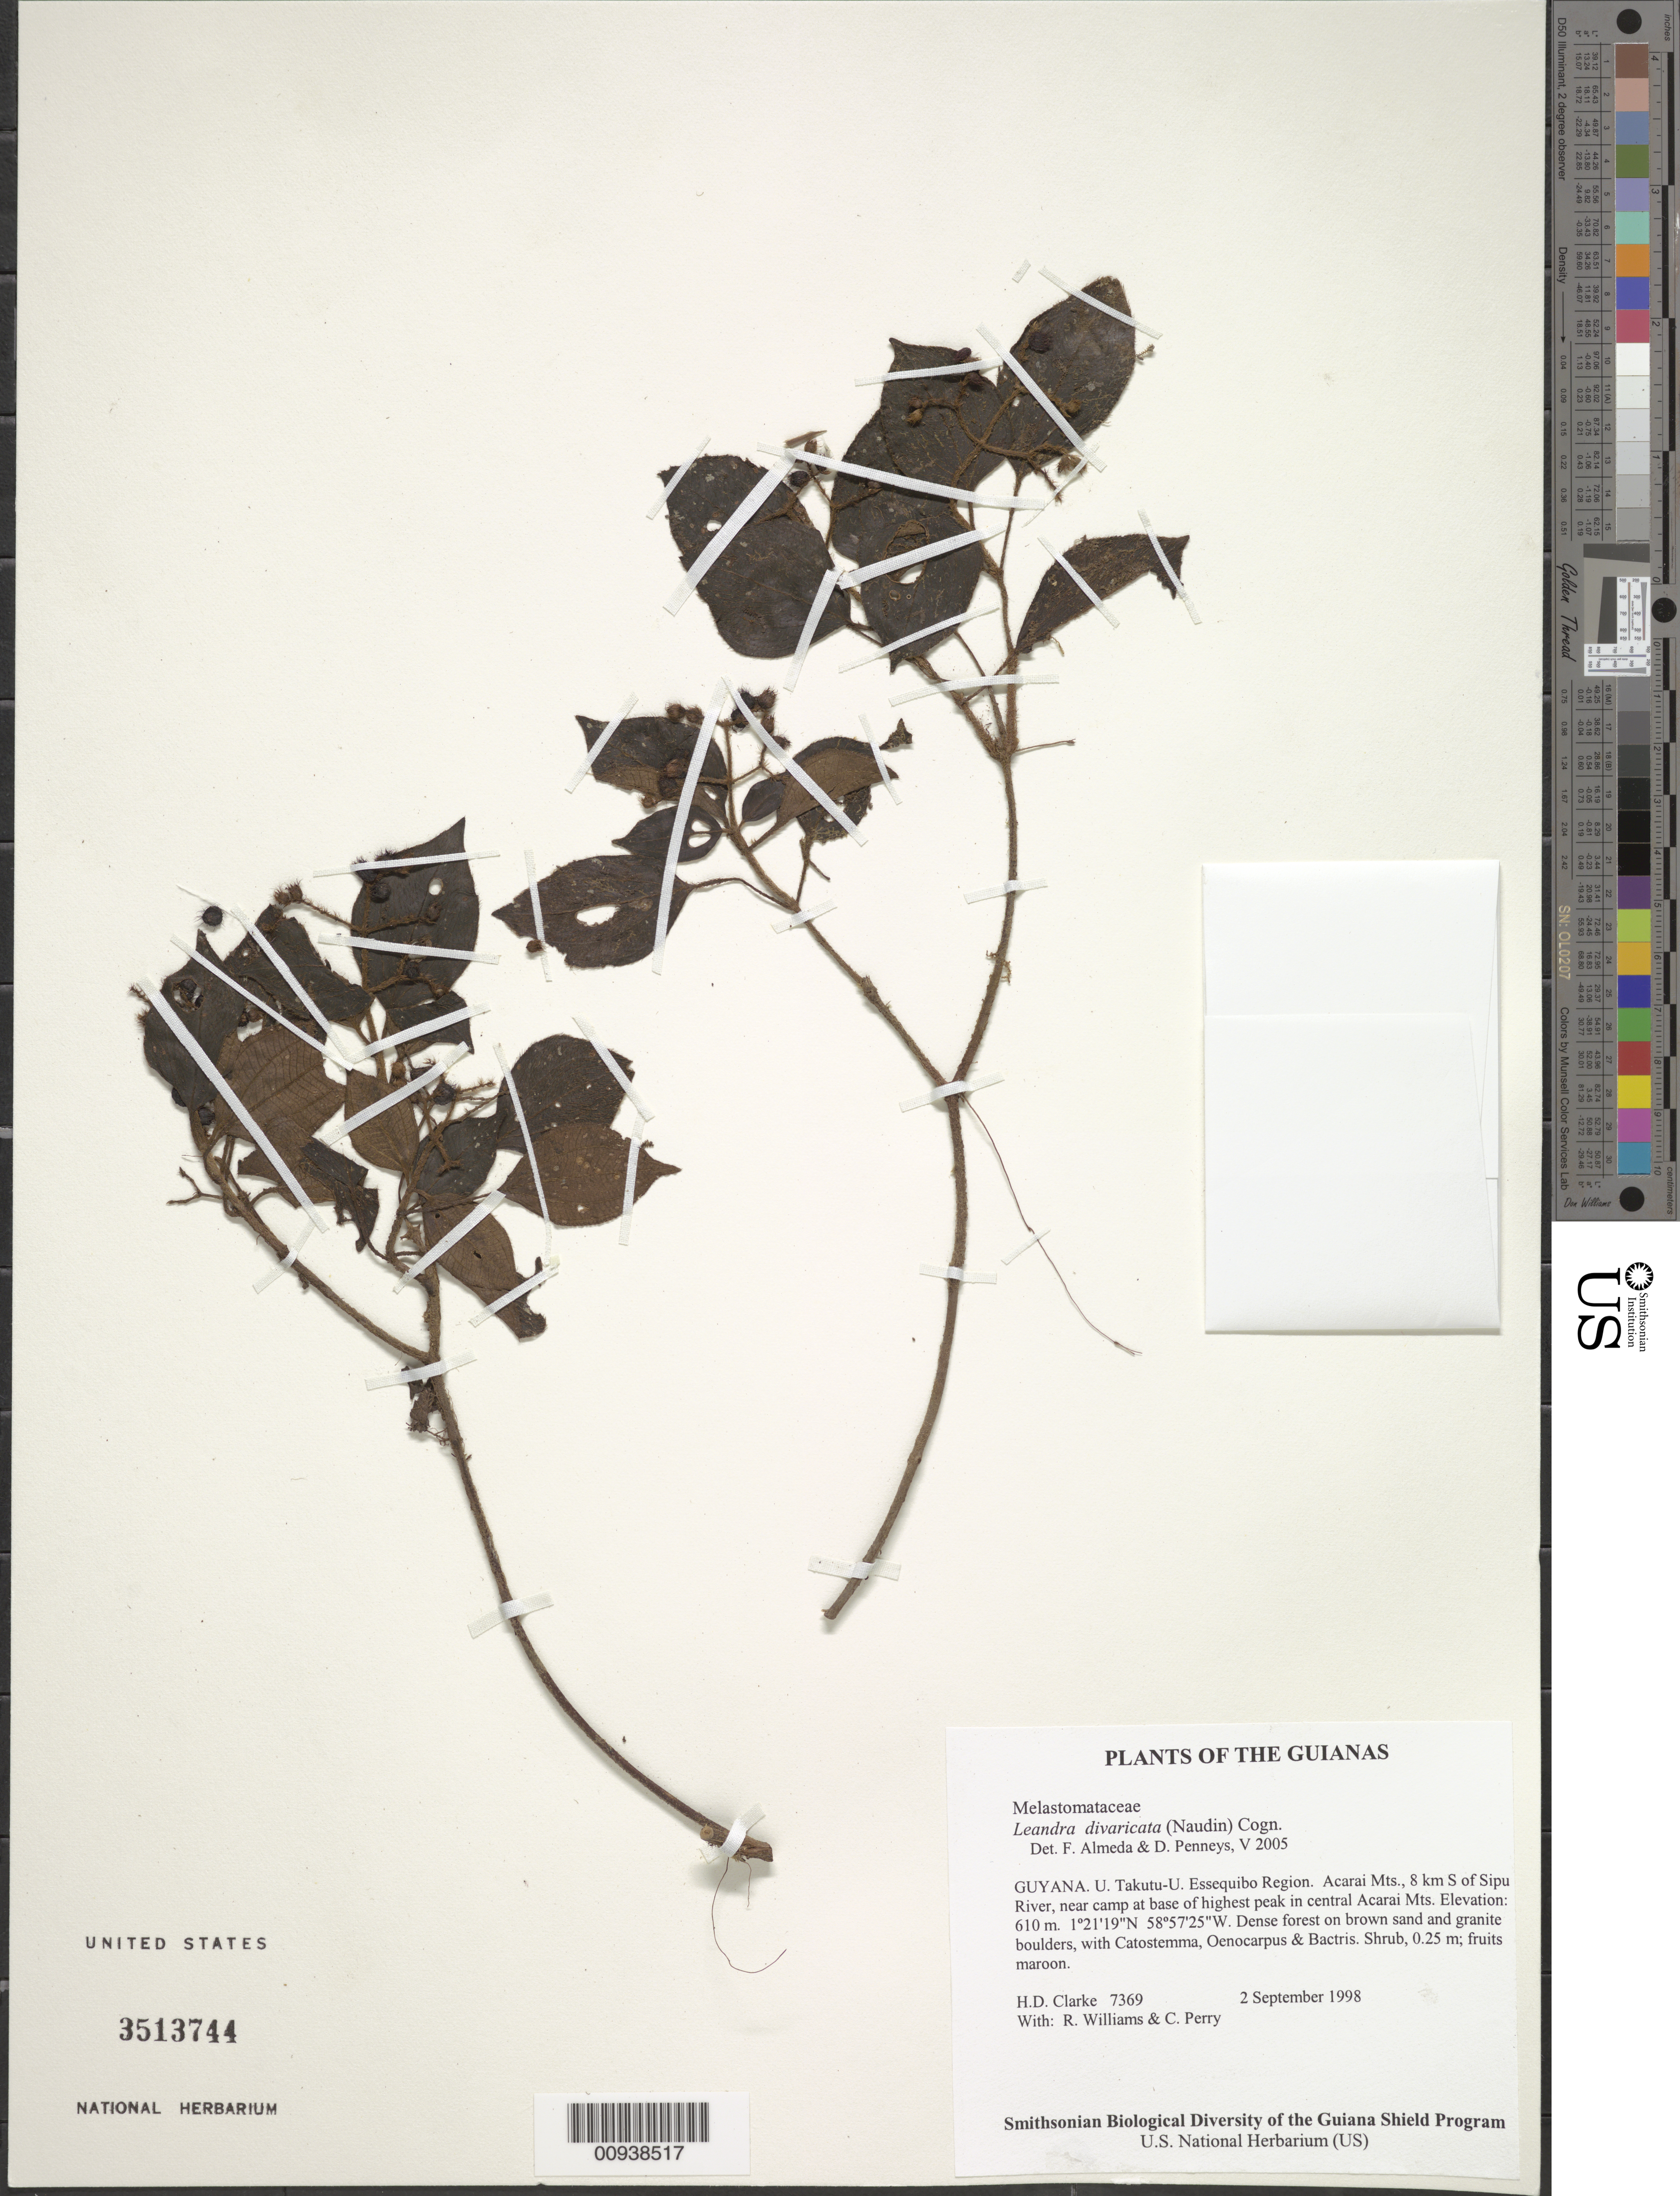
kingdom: Plantae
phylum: Tracheophyta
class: Magnoliopsida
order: Myrtales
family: Melastomataceae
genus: Leandra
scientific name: Leandra divaricata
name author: (Naudin) Cogn.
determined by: Almeda, F.; Penneys, D. S.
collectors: H. D. Clarke, R. Williams & C. Perry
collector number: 7369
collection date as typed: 2 September 1998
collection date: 1998-09-02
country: Guyana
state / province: U. Takutu-U. Essequibo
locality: Acarai Mts., 8 km S of Sipu River, near camp at base of highest peak in central Acarai Mts.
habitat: Dense forest on brown sand and granite boulders, with Catostemma, Oenocarpus & Bactris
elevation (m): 610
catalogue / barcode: US 3513744